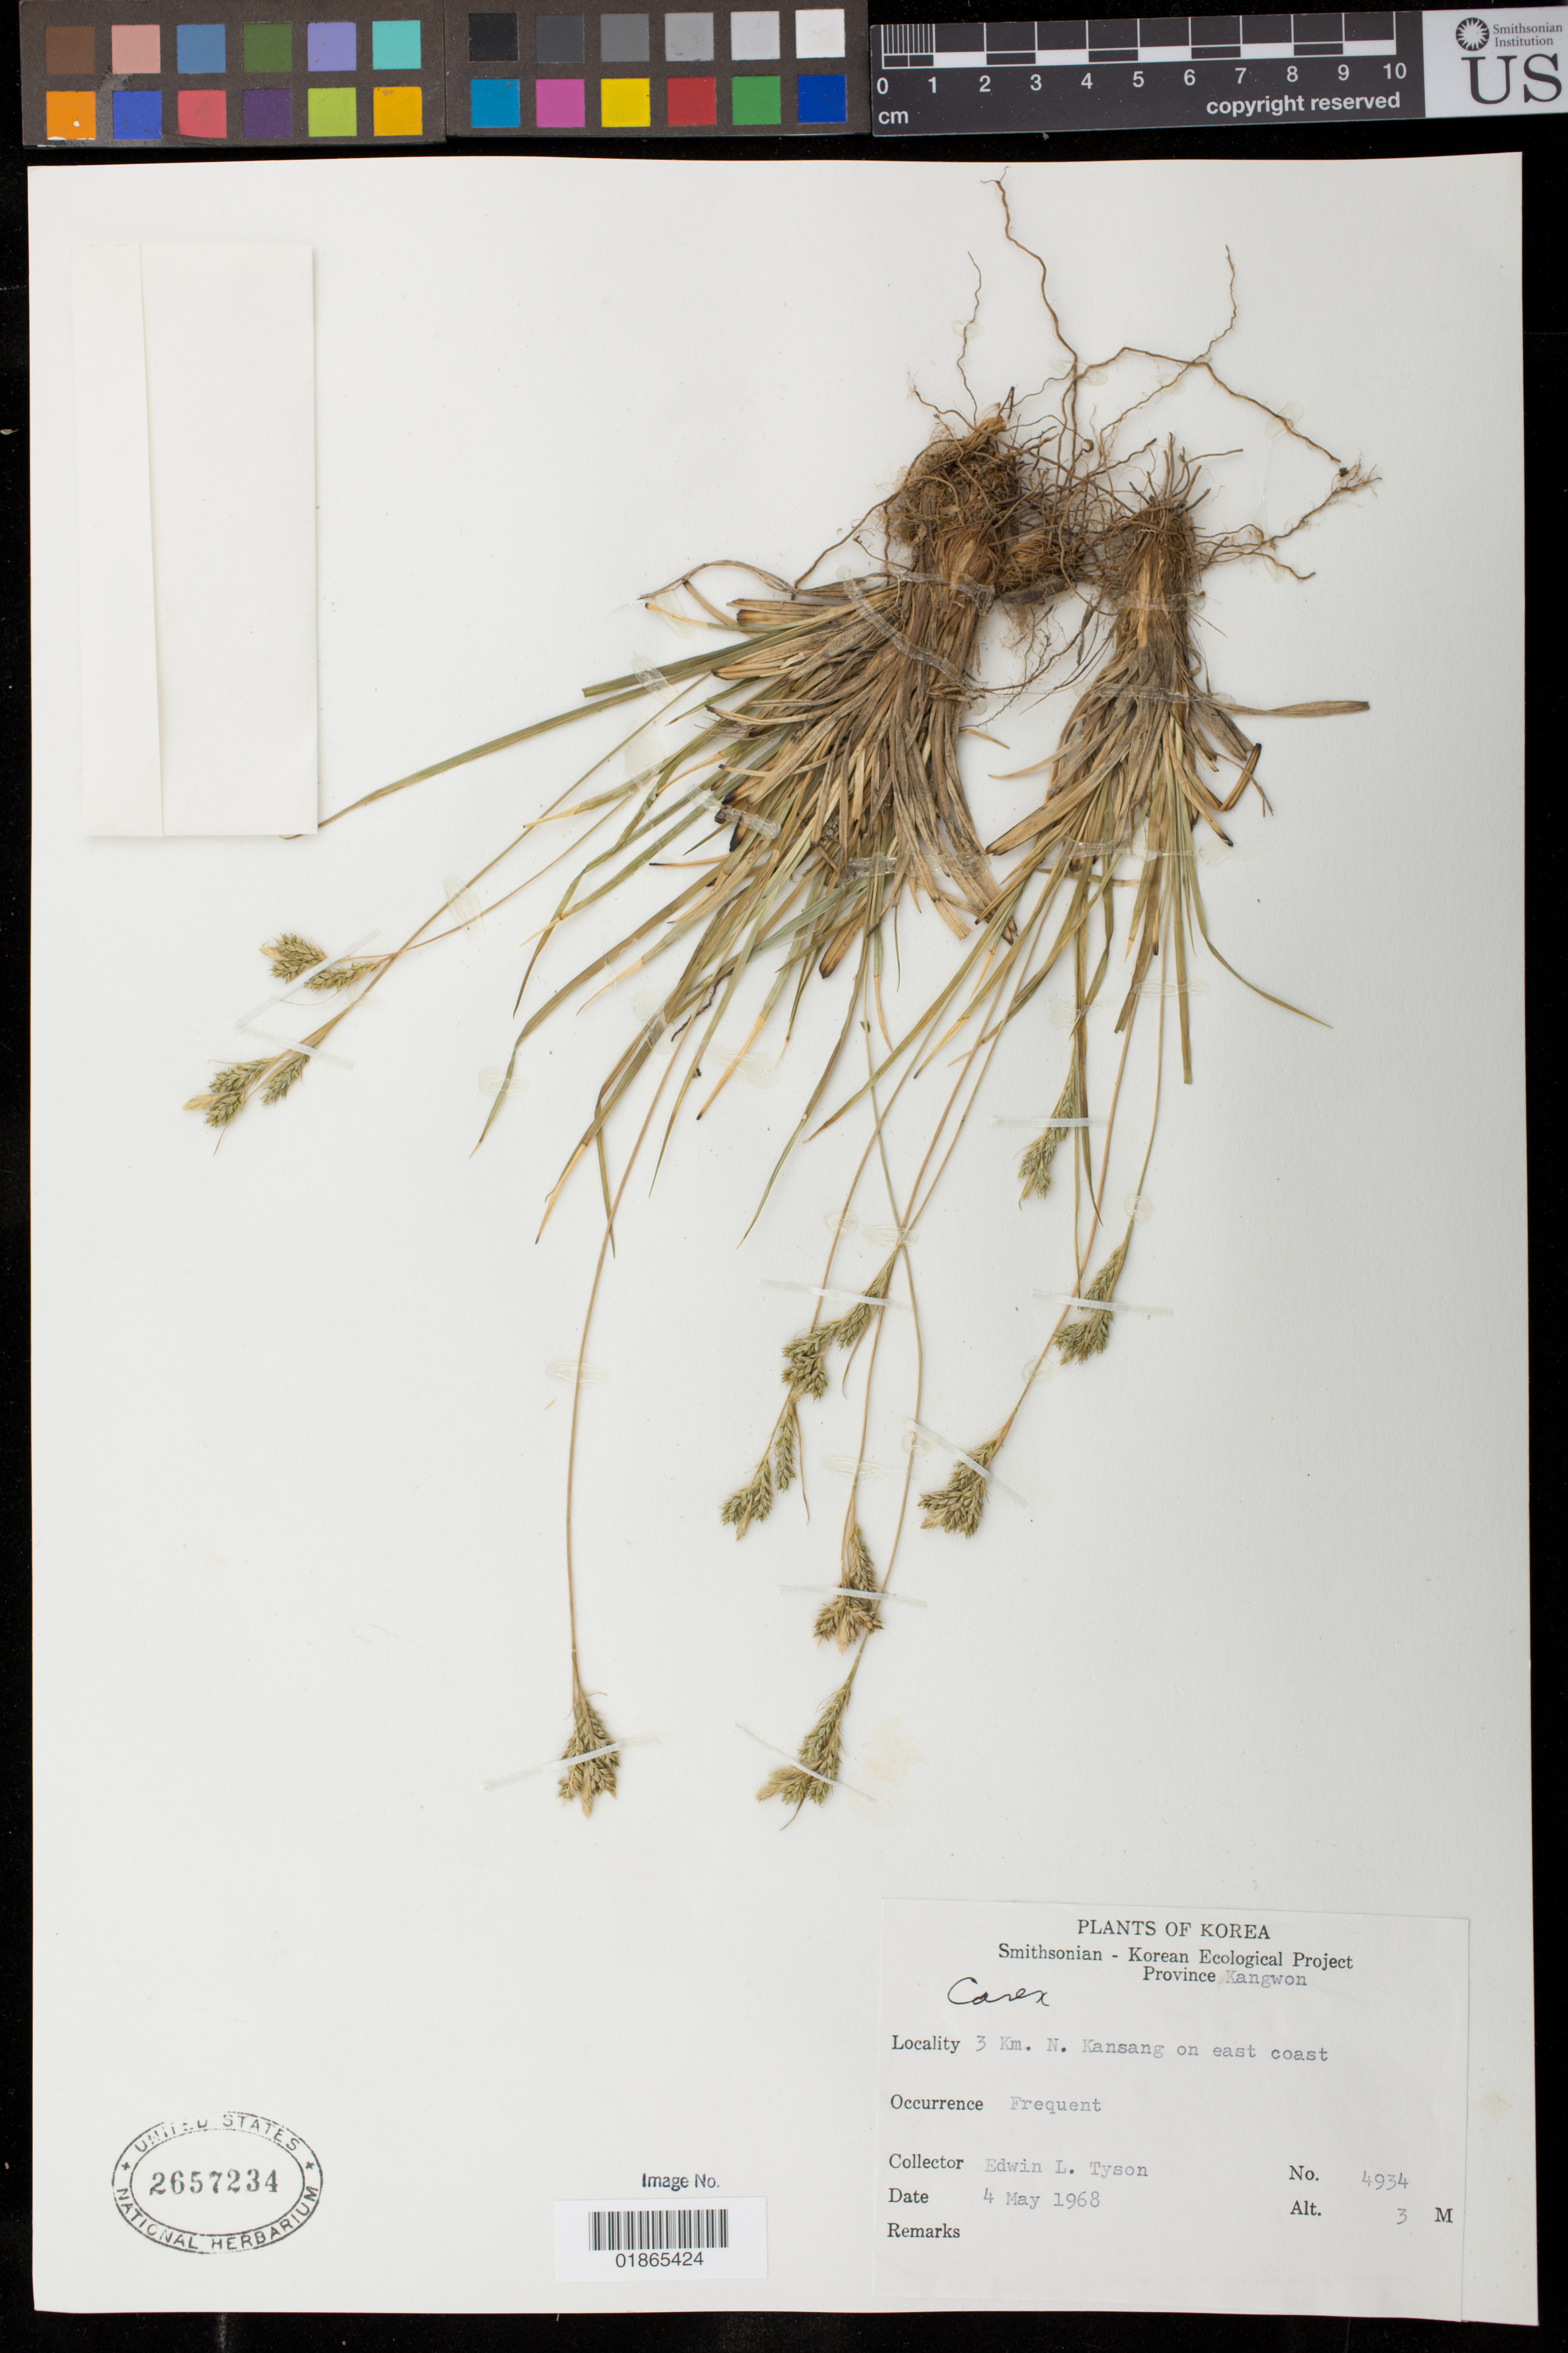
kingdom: Plantae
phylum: Tracheophyta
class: Liliopsida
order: Poales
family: Cyperaceae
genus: Carex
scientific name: Carex sp.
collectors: E. L. Tyson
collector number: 4934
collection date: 1968-05-04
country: North Korea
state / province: Kangwon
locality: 3 km. N. Kansang on east coast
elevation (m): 3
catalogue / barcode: US 2657234